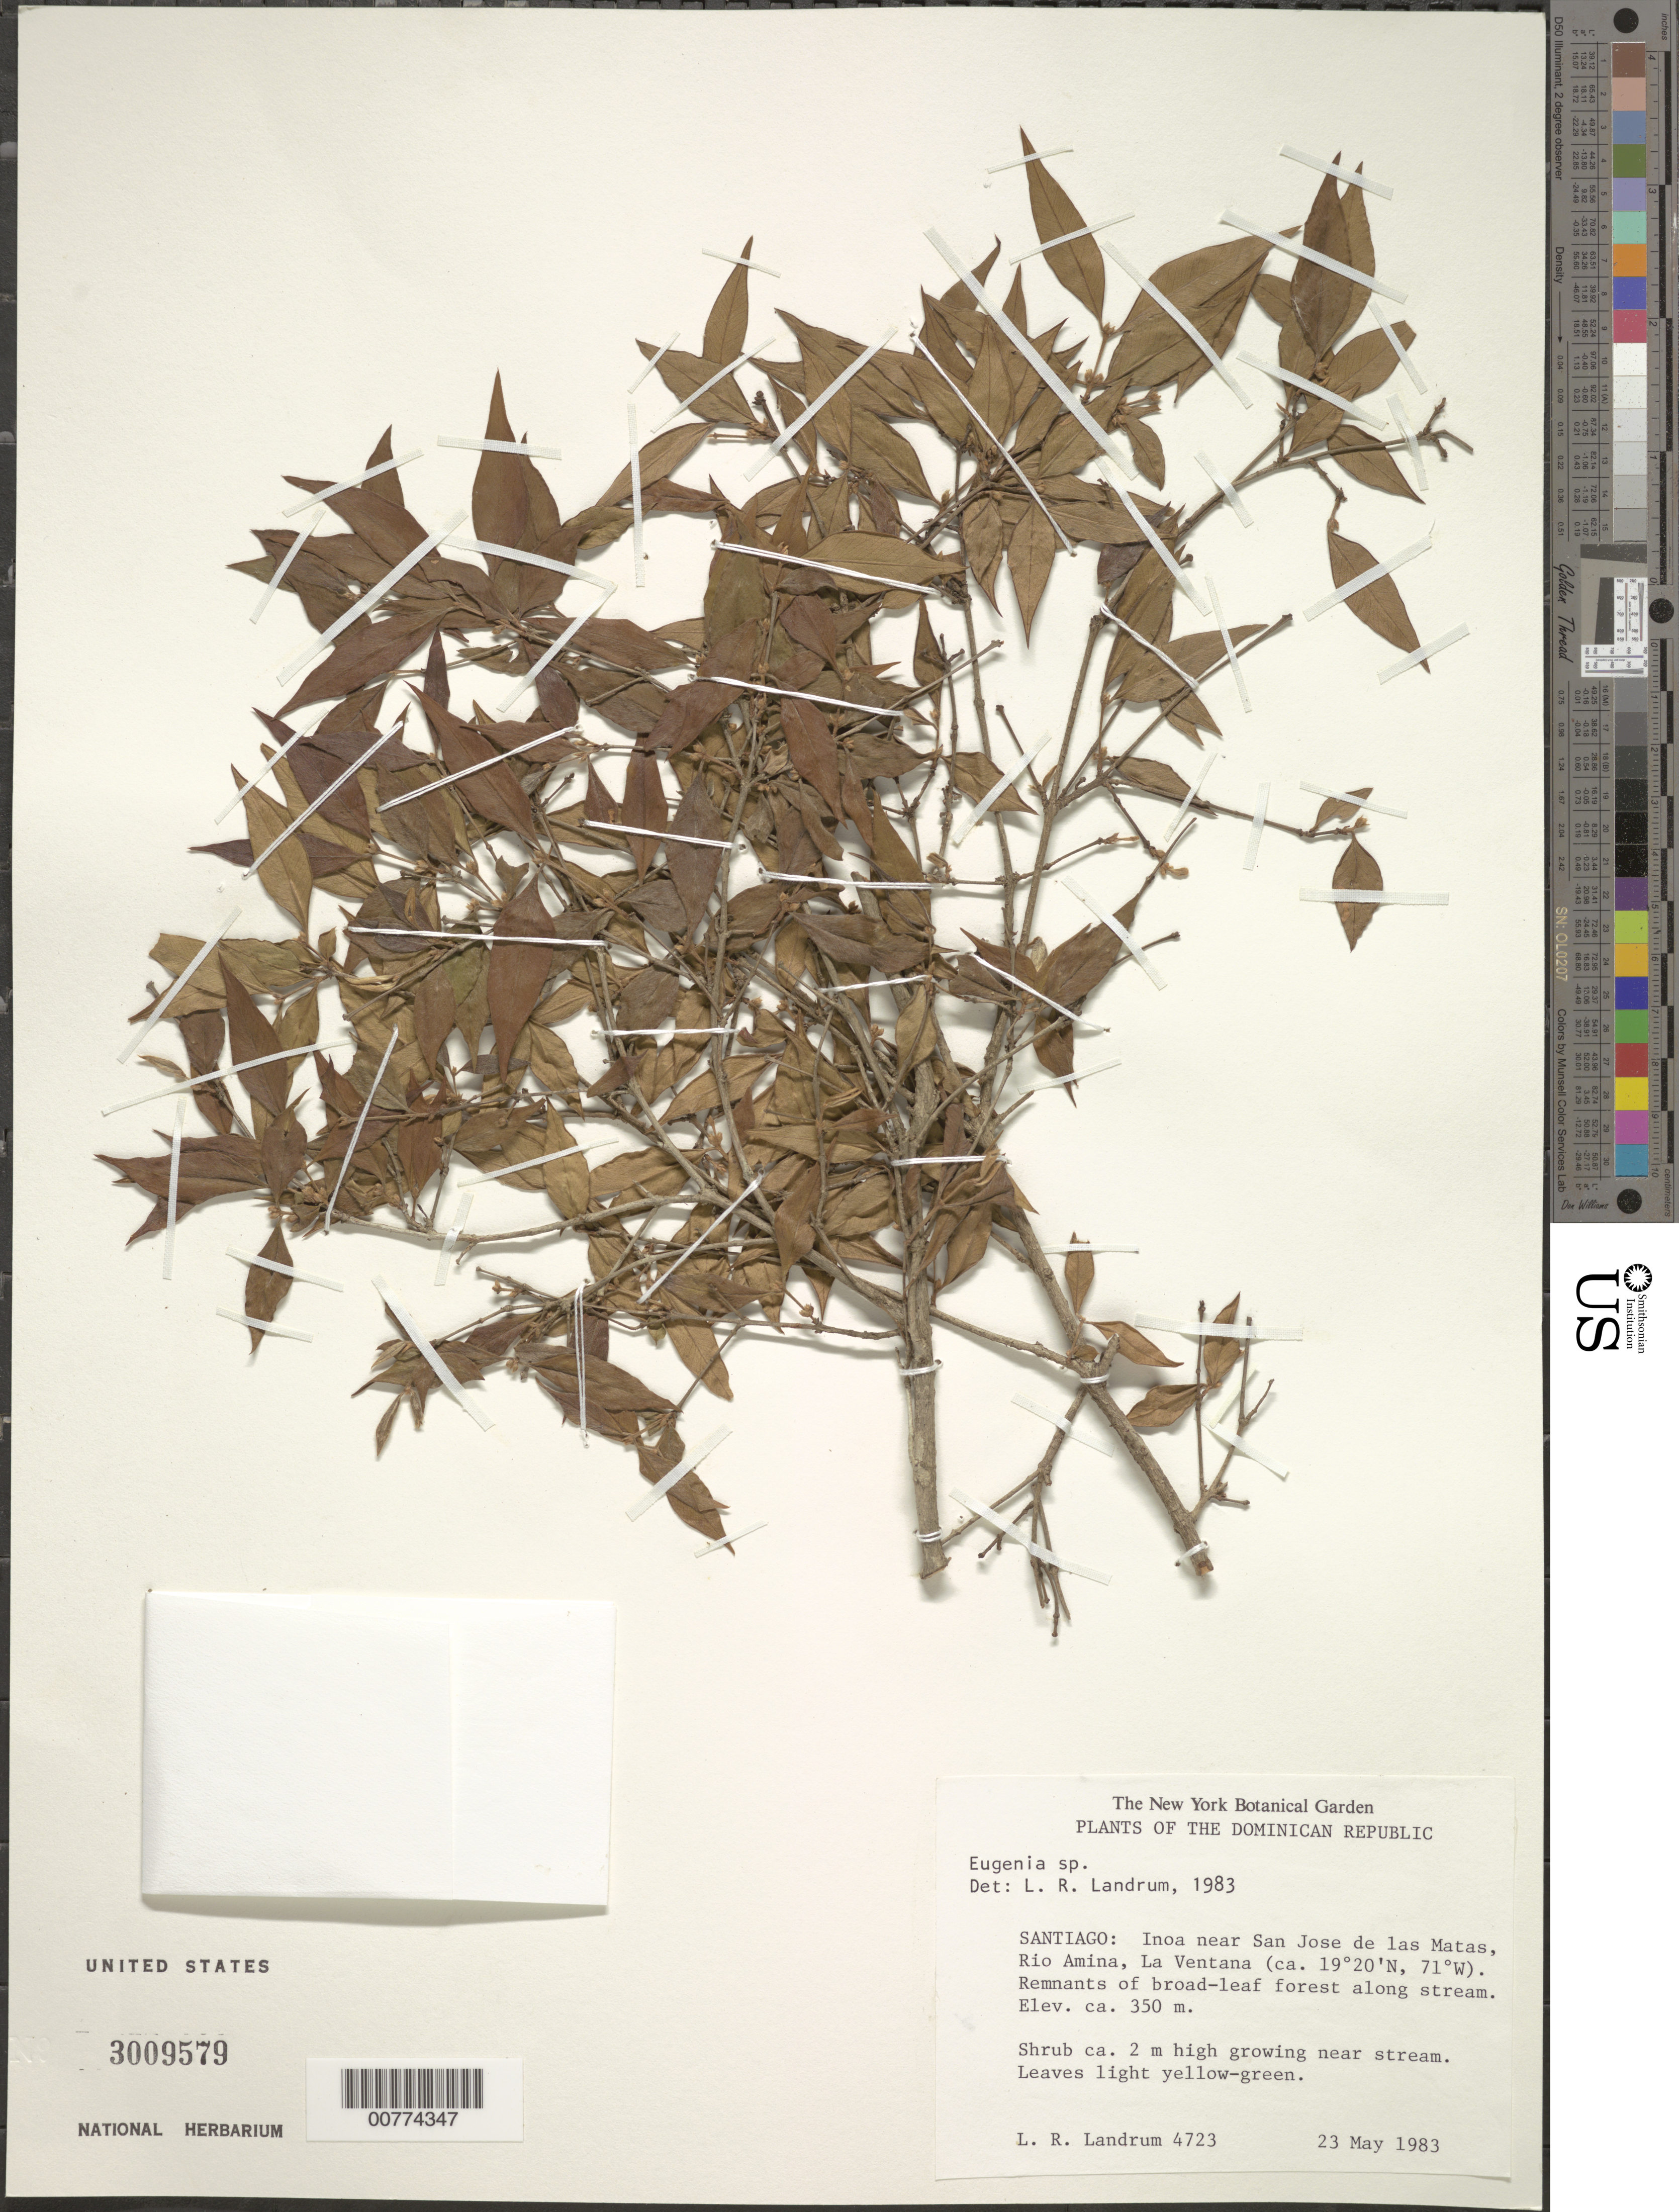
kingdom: Plantae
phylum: Tracheophyta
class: Magnoliopsida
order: Myrtales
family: Myrtaceae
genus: Eugenia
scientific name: Eugenia sp.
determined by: Landrum, L. R.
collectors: L. R. Landrum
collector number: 4723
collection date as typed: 23 May 1983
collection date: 1983-05-23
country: Dominican Republic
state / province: Santiago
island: Hispaniola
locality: Inoa near San José de las Matas, Rio Amina, La Ventana.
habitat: Remnants of broad leaf forest along stream.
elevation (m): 350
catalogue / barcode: US 3009579